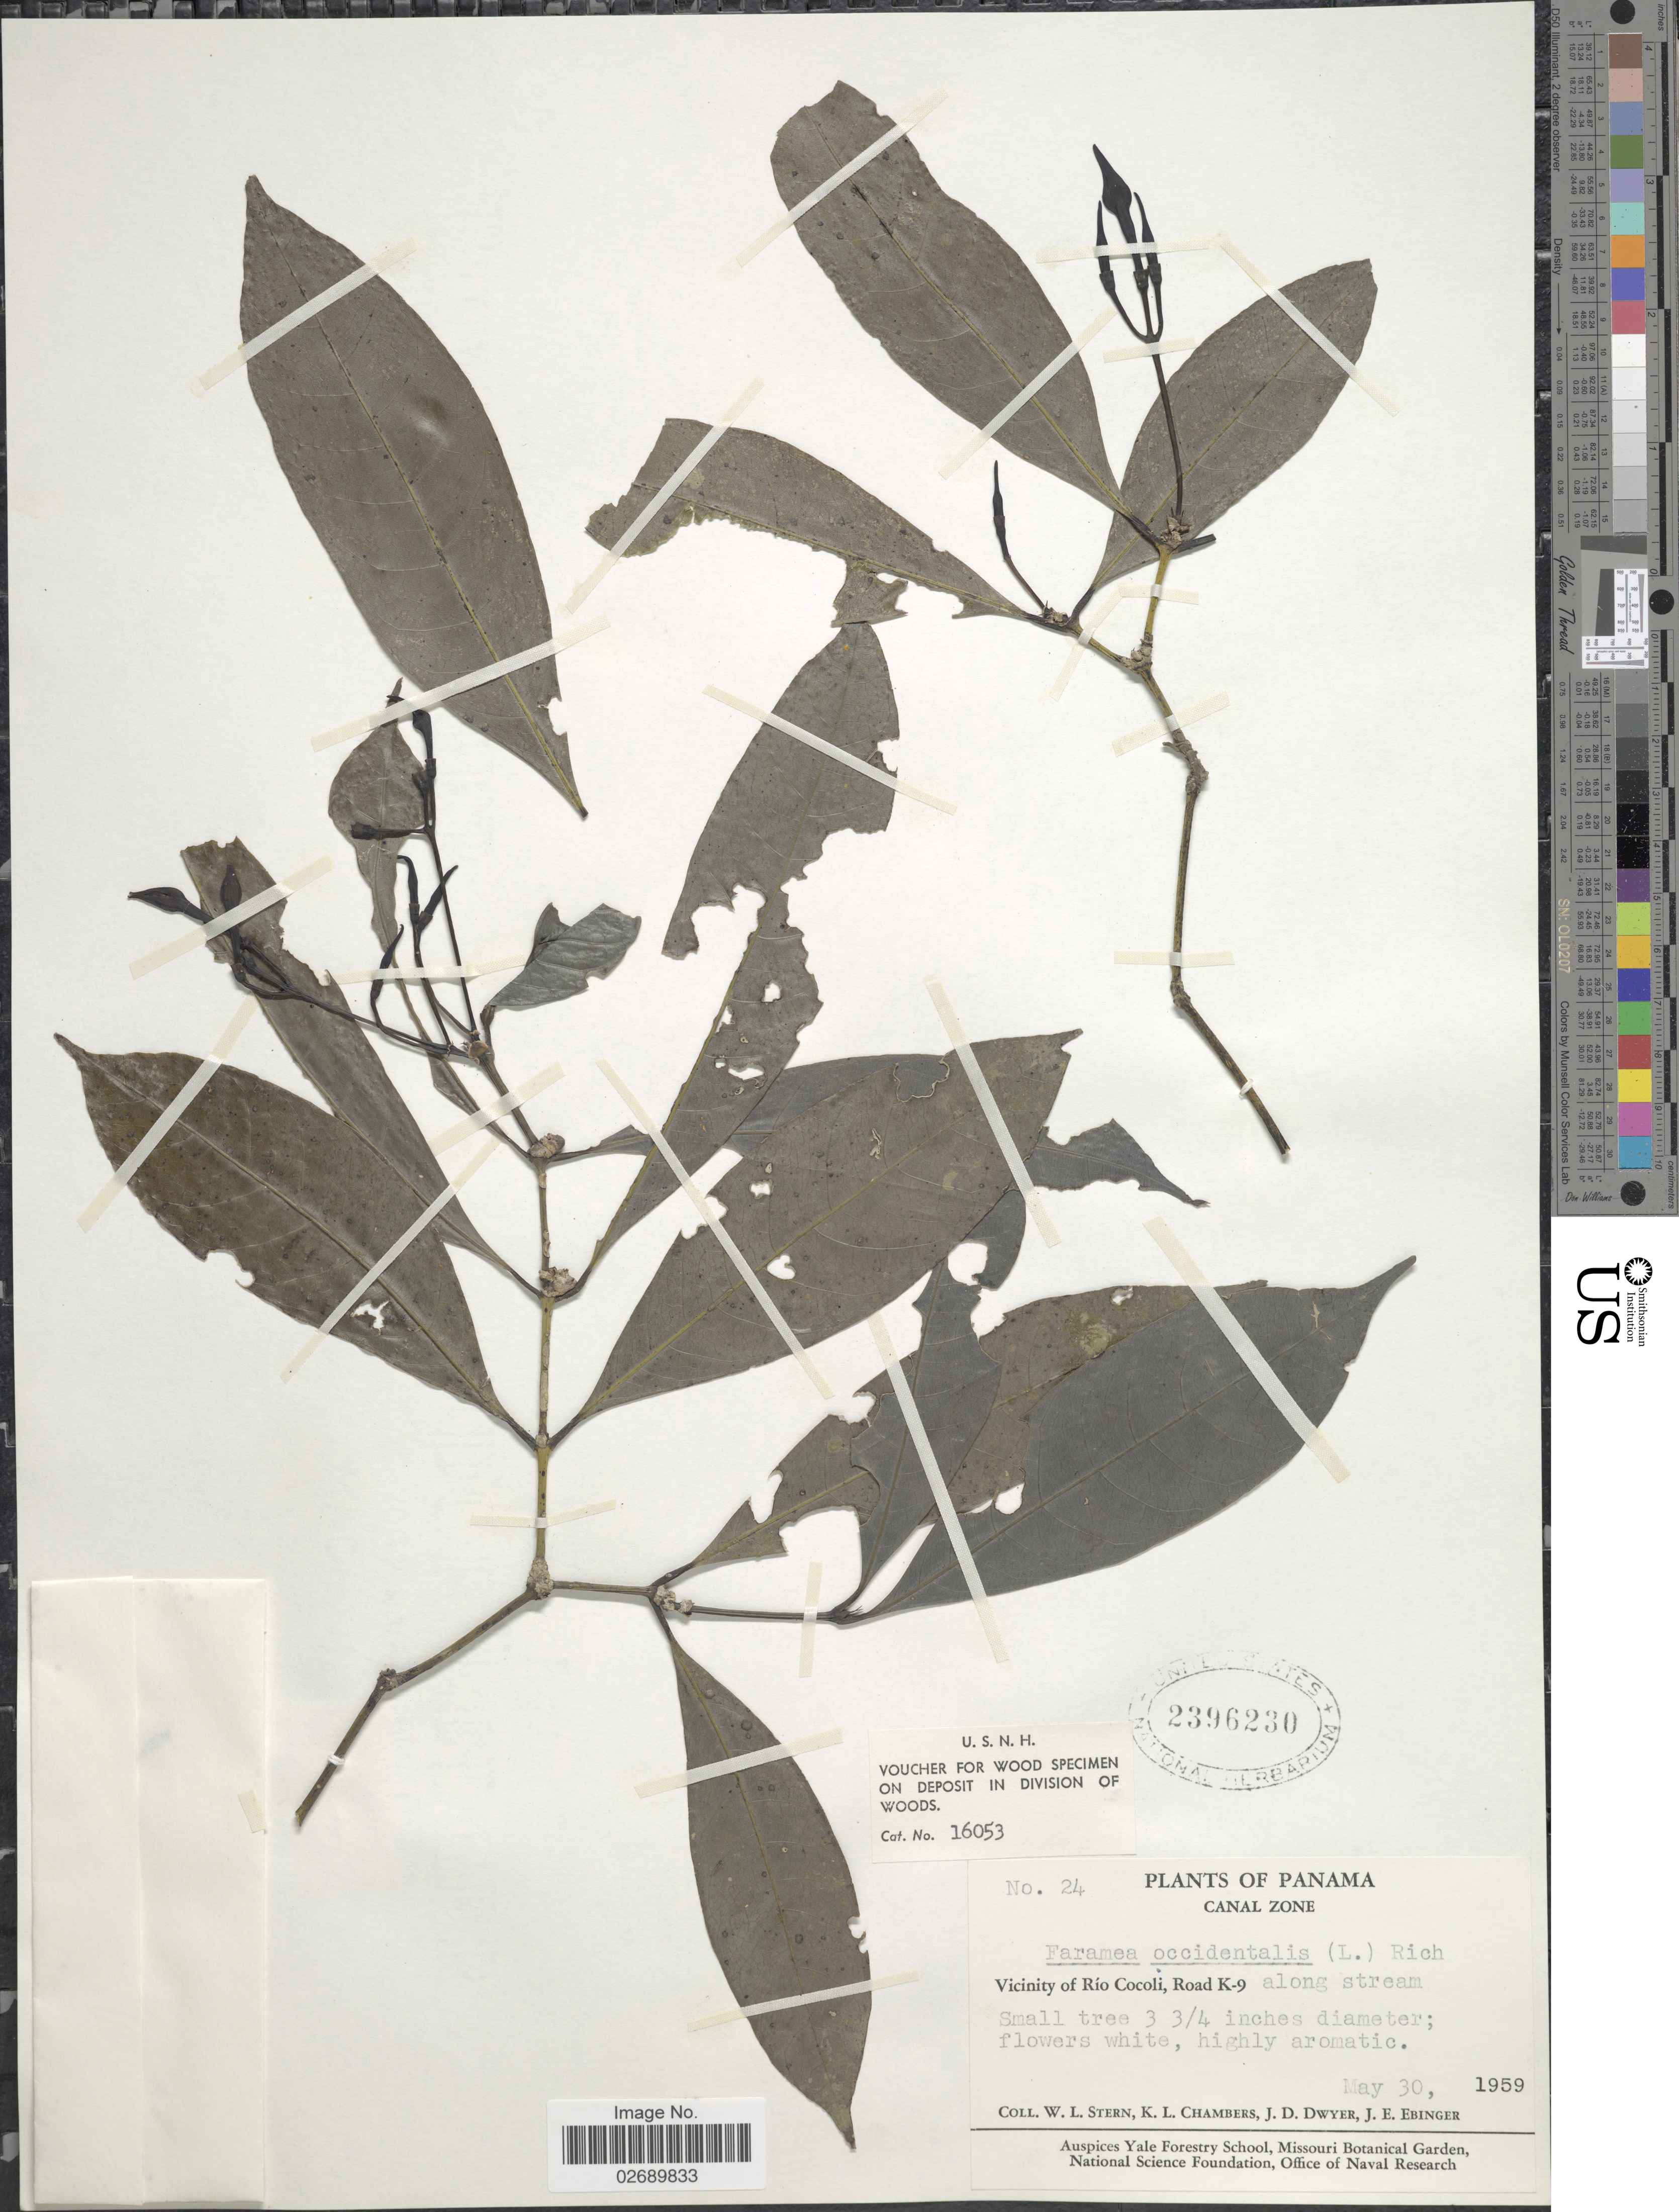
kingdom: Plantae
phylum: Tracheophyta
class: Magnoliopsida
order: Gentianales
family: Rubiaceae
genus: Faramea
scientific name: Faramea occidentalis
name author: (L.) A. Rich.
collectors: W. L. Stern, K. Chambers, J. D. Dwyer & J. Ebinger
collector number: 24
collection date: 1959-05-30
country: Panama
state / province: Panamá Oeste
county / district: Canal Zone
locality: Vicinity of Rio Cocoli, Road K-9 along stream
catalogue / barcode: US 2396230